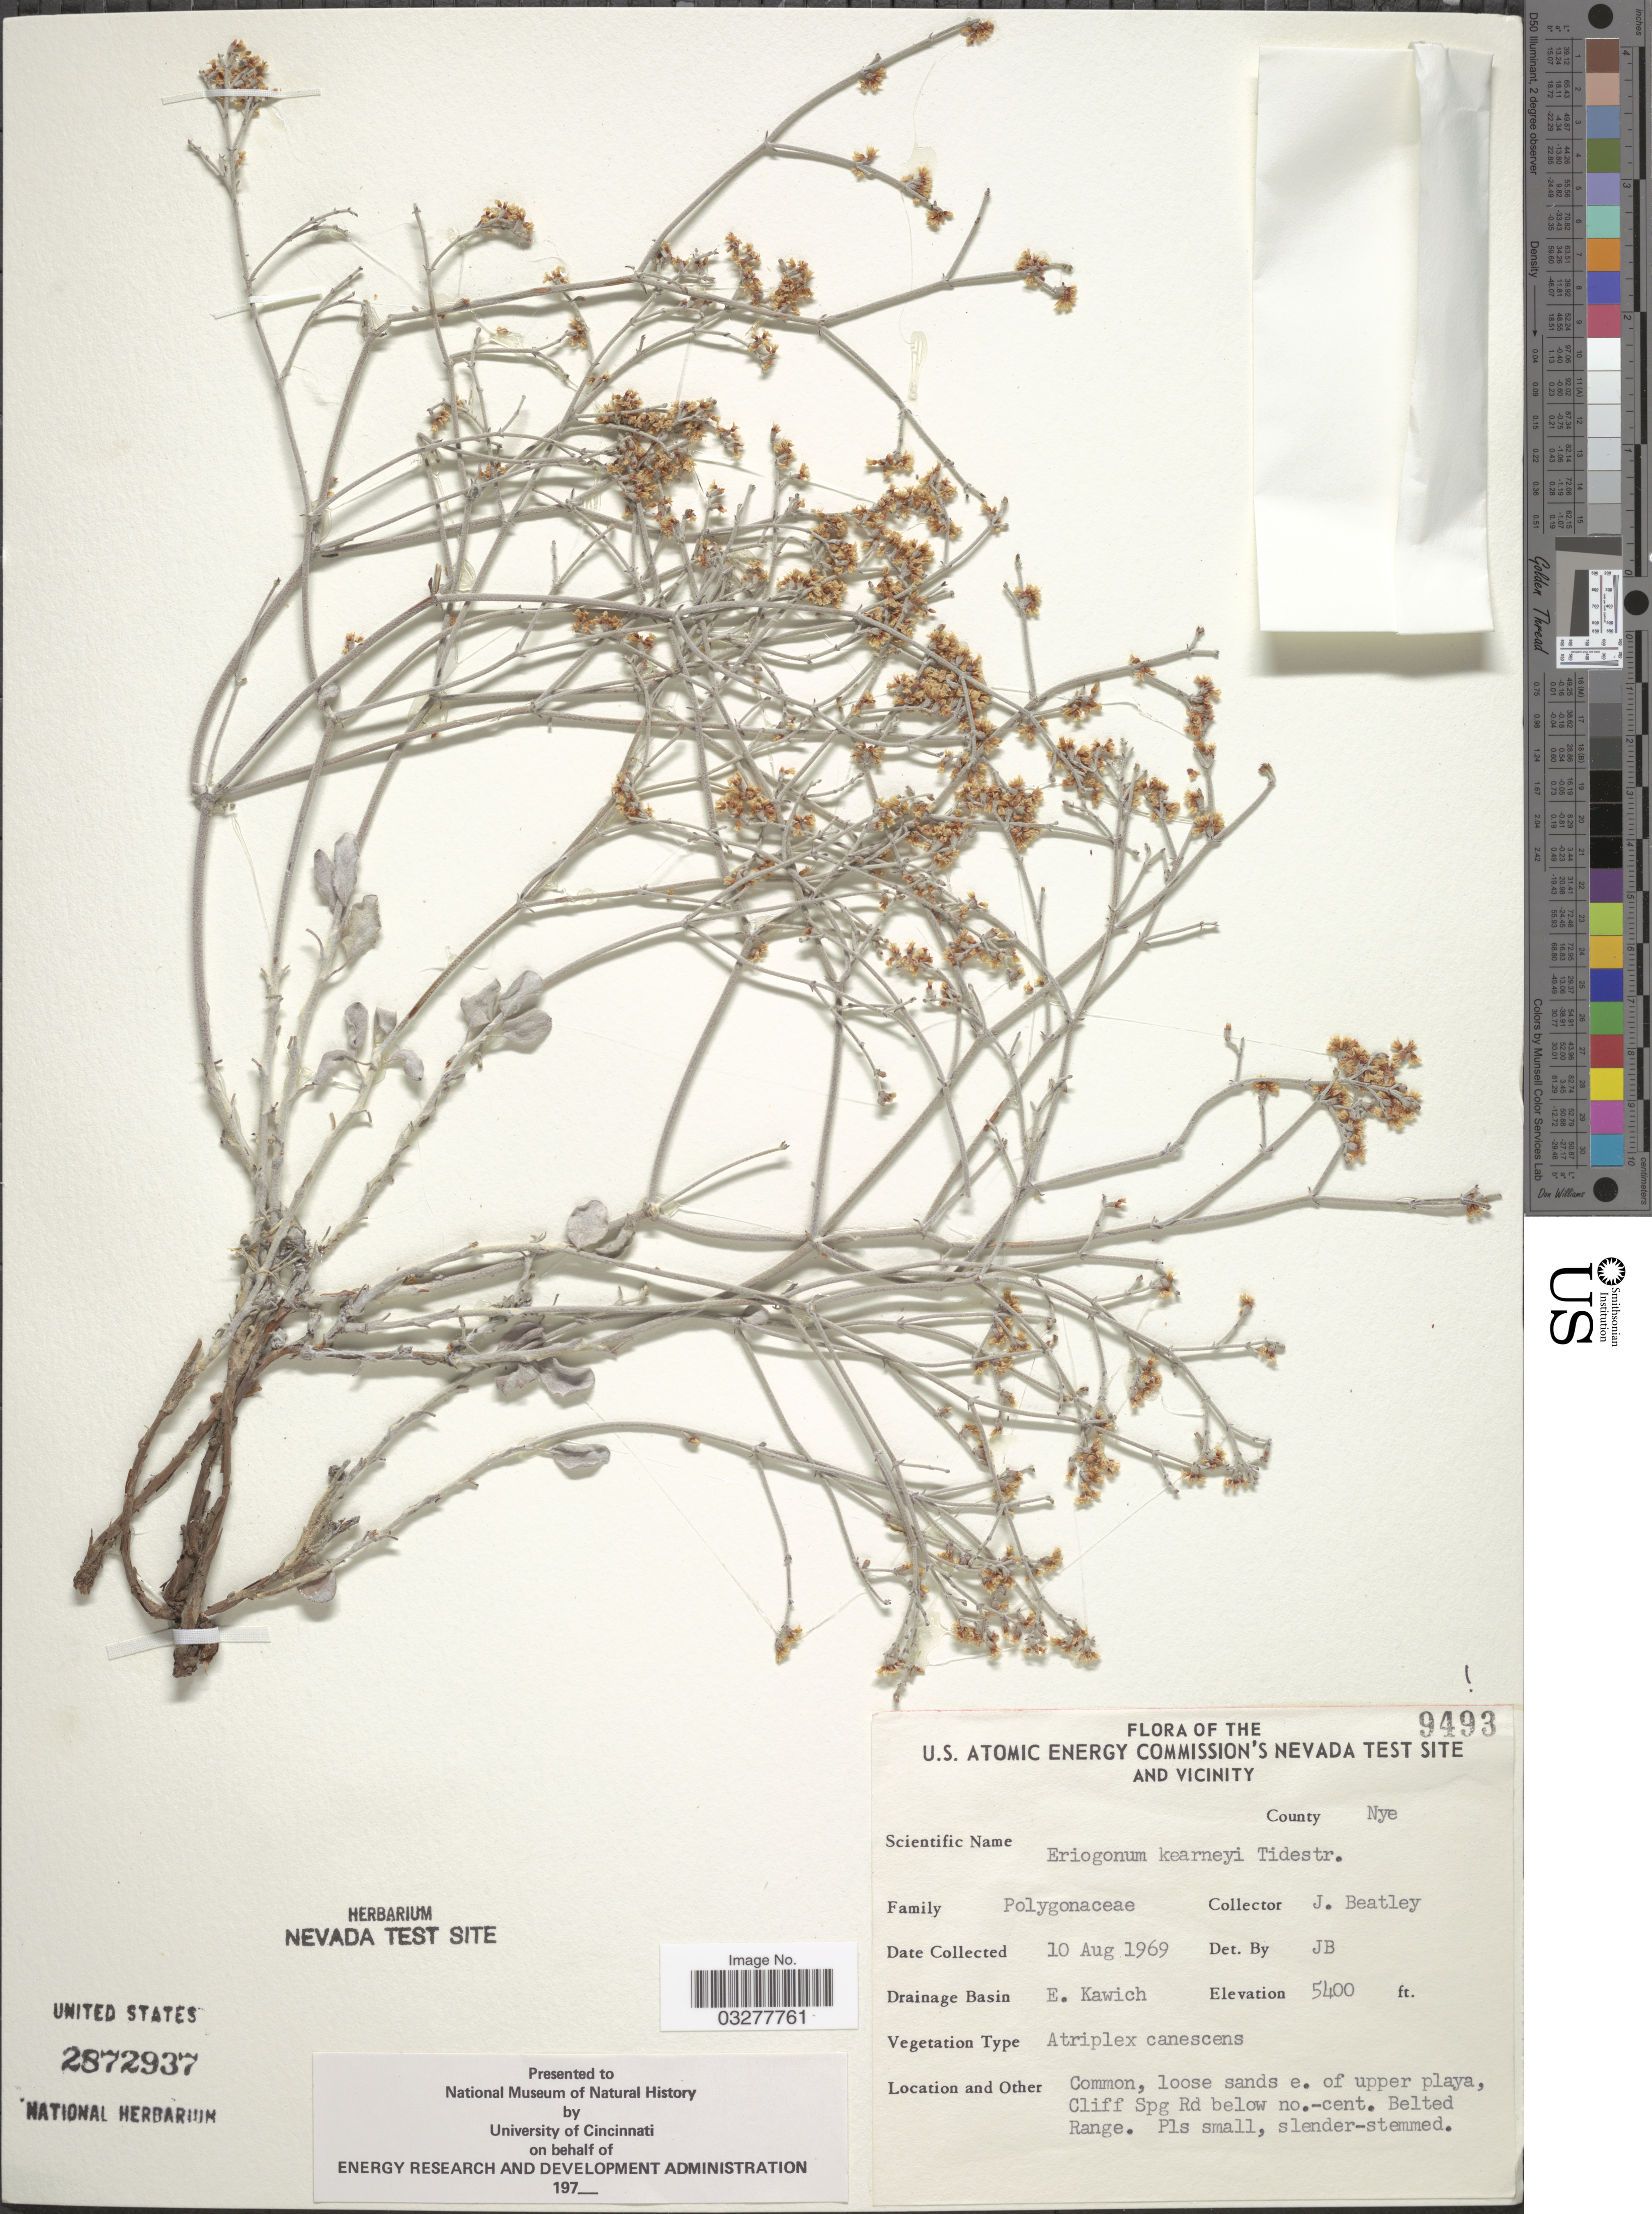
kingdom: Plantae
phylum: Tracheophyta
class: Magnoliopsida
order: Caryophyllales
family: Polygonaceae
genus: Eriogonum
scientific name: Eriogonum kearneyi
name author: Tidestr.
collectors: J. C. Beatley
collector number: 9493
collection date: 1969-08-10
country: United States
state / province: Nevada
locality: U. S. Atomic Energy Commission's Nevada Test Site and Vicinity. County Nye. Drainage Basin E. Kawich. Cliff Spg Rd below no.-cent. Belted Range.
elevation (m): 1646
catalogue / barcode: US 2872937